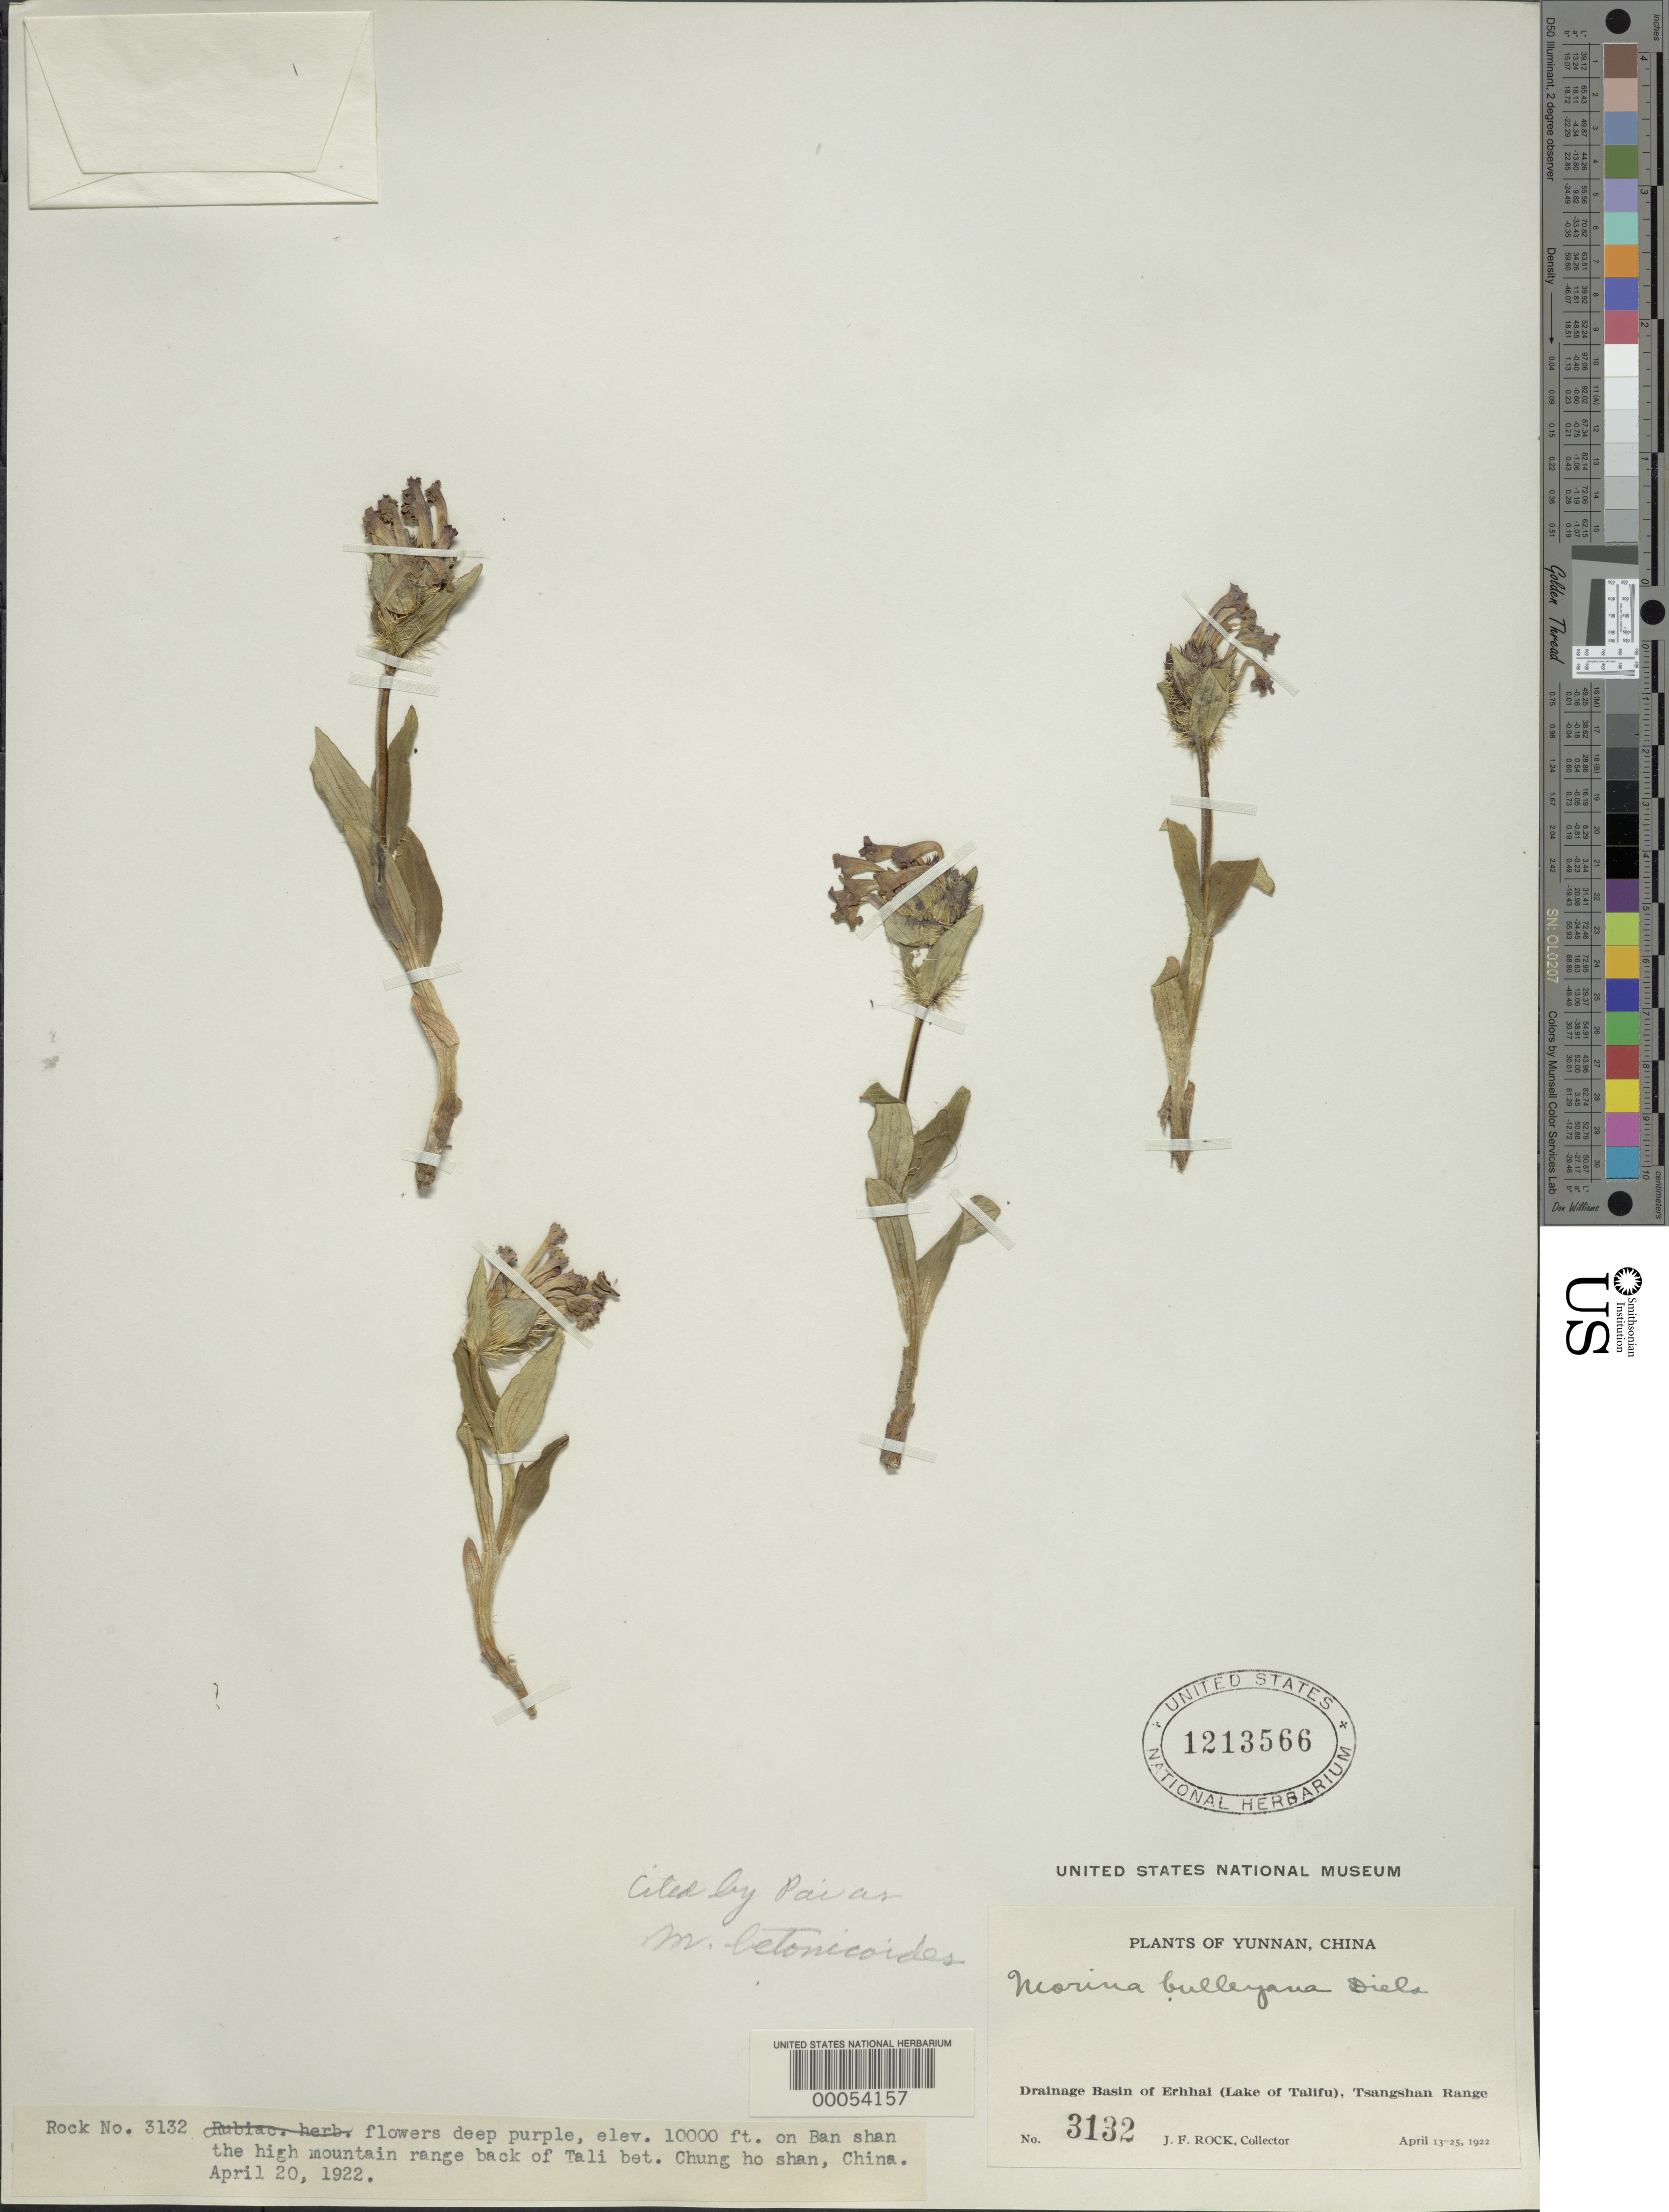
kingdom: Plantae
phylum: Tracheophyta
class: Magnoliopsida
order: Dipsacales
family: Caprifoliaceae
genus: Acanthocalyx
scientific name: Acanthocalyx sp.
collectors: J. F. Rock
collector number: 3132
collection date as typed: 13 Apr 1922 to 25 Apr 1922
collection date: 1922-04-13/1922-04-25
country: China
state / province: Yunnan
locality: Erhhal, tsangshan range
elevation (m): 1000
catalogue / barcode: US 1213566